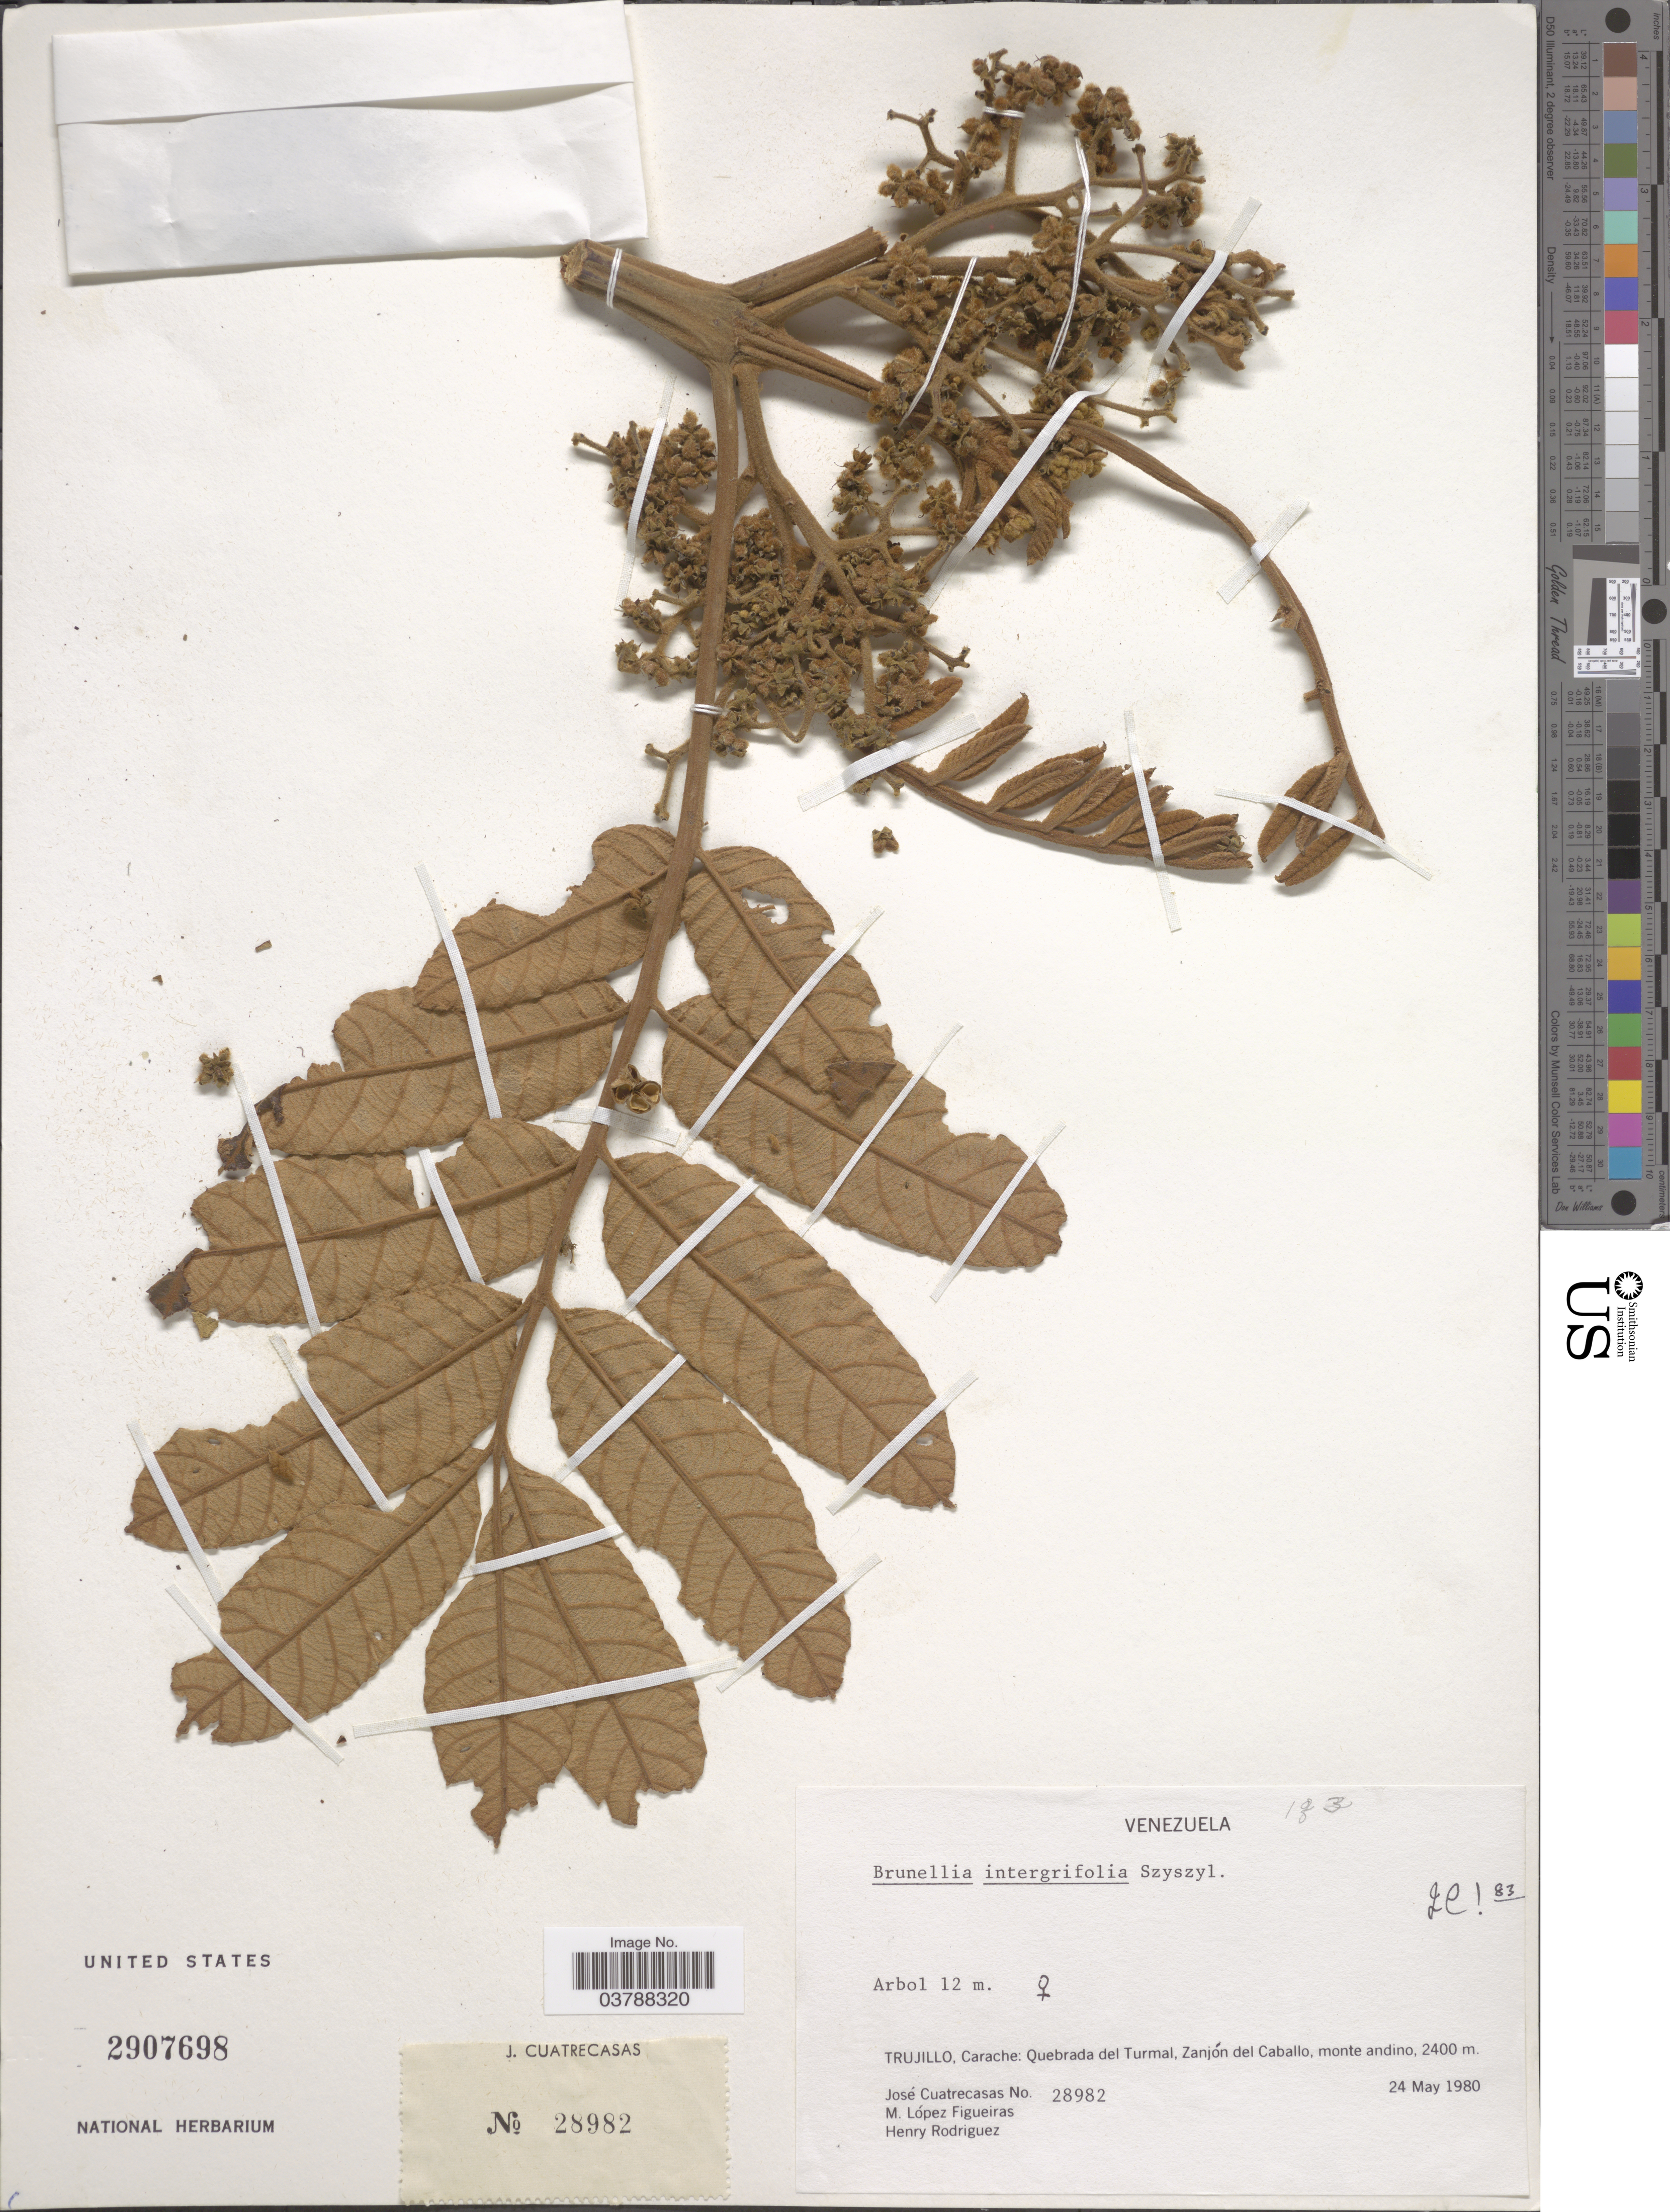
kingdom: Plantae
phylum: Tracheophyta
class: Magnoliopsida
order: Oxalidales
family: Brunelliaceae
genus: Brunellia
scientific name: Brunellia integrifolia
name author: Szyszyl.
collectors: J. Cuatrecasas, M. López Figueiras & H. Rodriguez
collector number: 28982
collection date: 1980-05-24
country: Venezuela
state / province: Trujillo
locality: Carache: Quebrada del Turmal, Zanjón del Caballo, monte andino.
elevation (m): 2400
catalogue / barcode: US 2907698